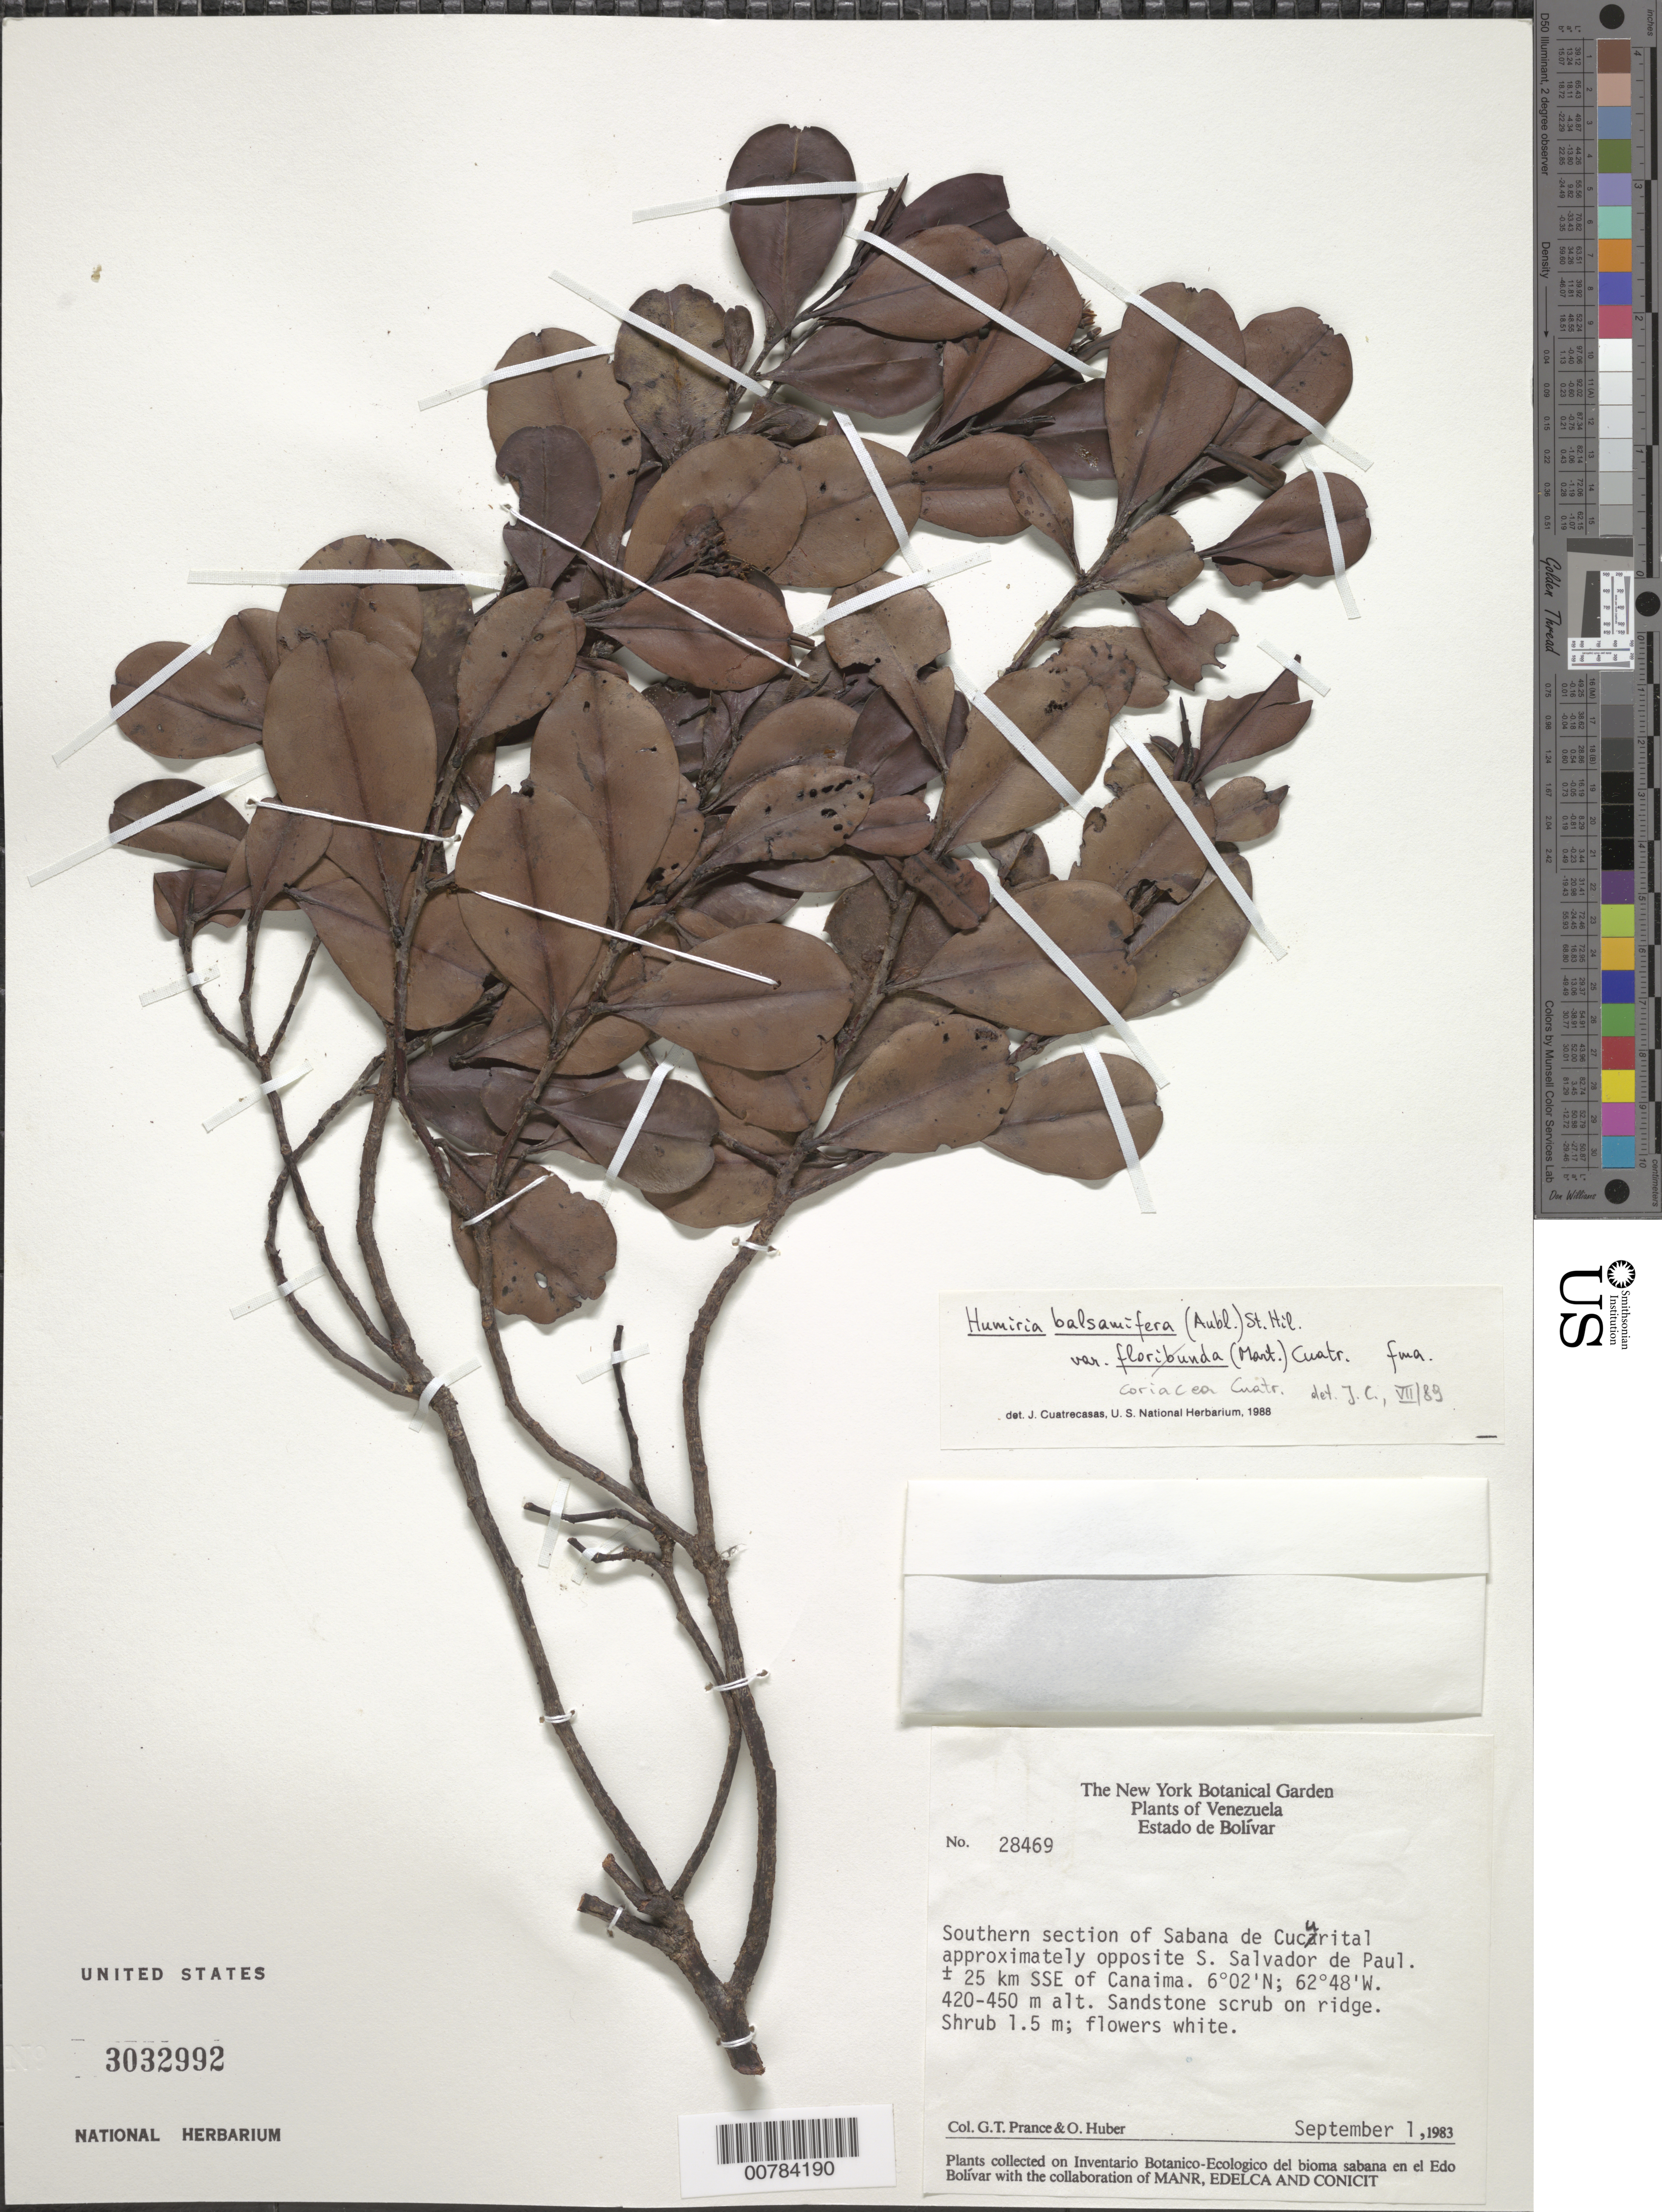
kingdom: Plantae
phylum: Tracheophyta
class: Magnoliopsida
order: Malpighiales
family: Humiriaceae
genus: Humiria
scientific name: Humiria balsamifera var. coriacea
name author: Cuatrec.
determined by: Cuatrecasas, J.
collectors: G. T. Prance & O. Huber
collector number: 28469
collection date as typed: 1-Sep-83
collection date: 1983-09-01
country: Venezuela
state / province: Bolívar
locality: Sabana de Cucarital, opposite S. Salvador de Paul, ± 25 km SSE of Canaima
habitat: Sandstone scrub on ridge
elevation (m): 420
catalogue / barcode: US 3032992